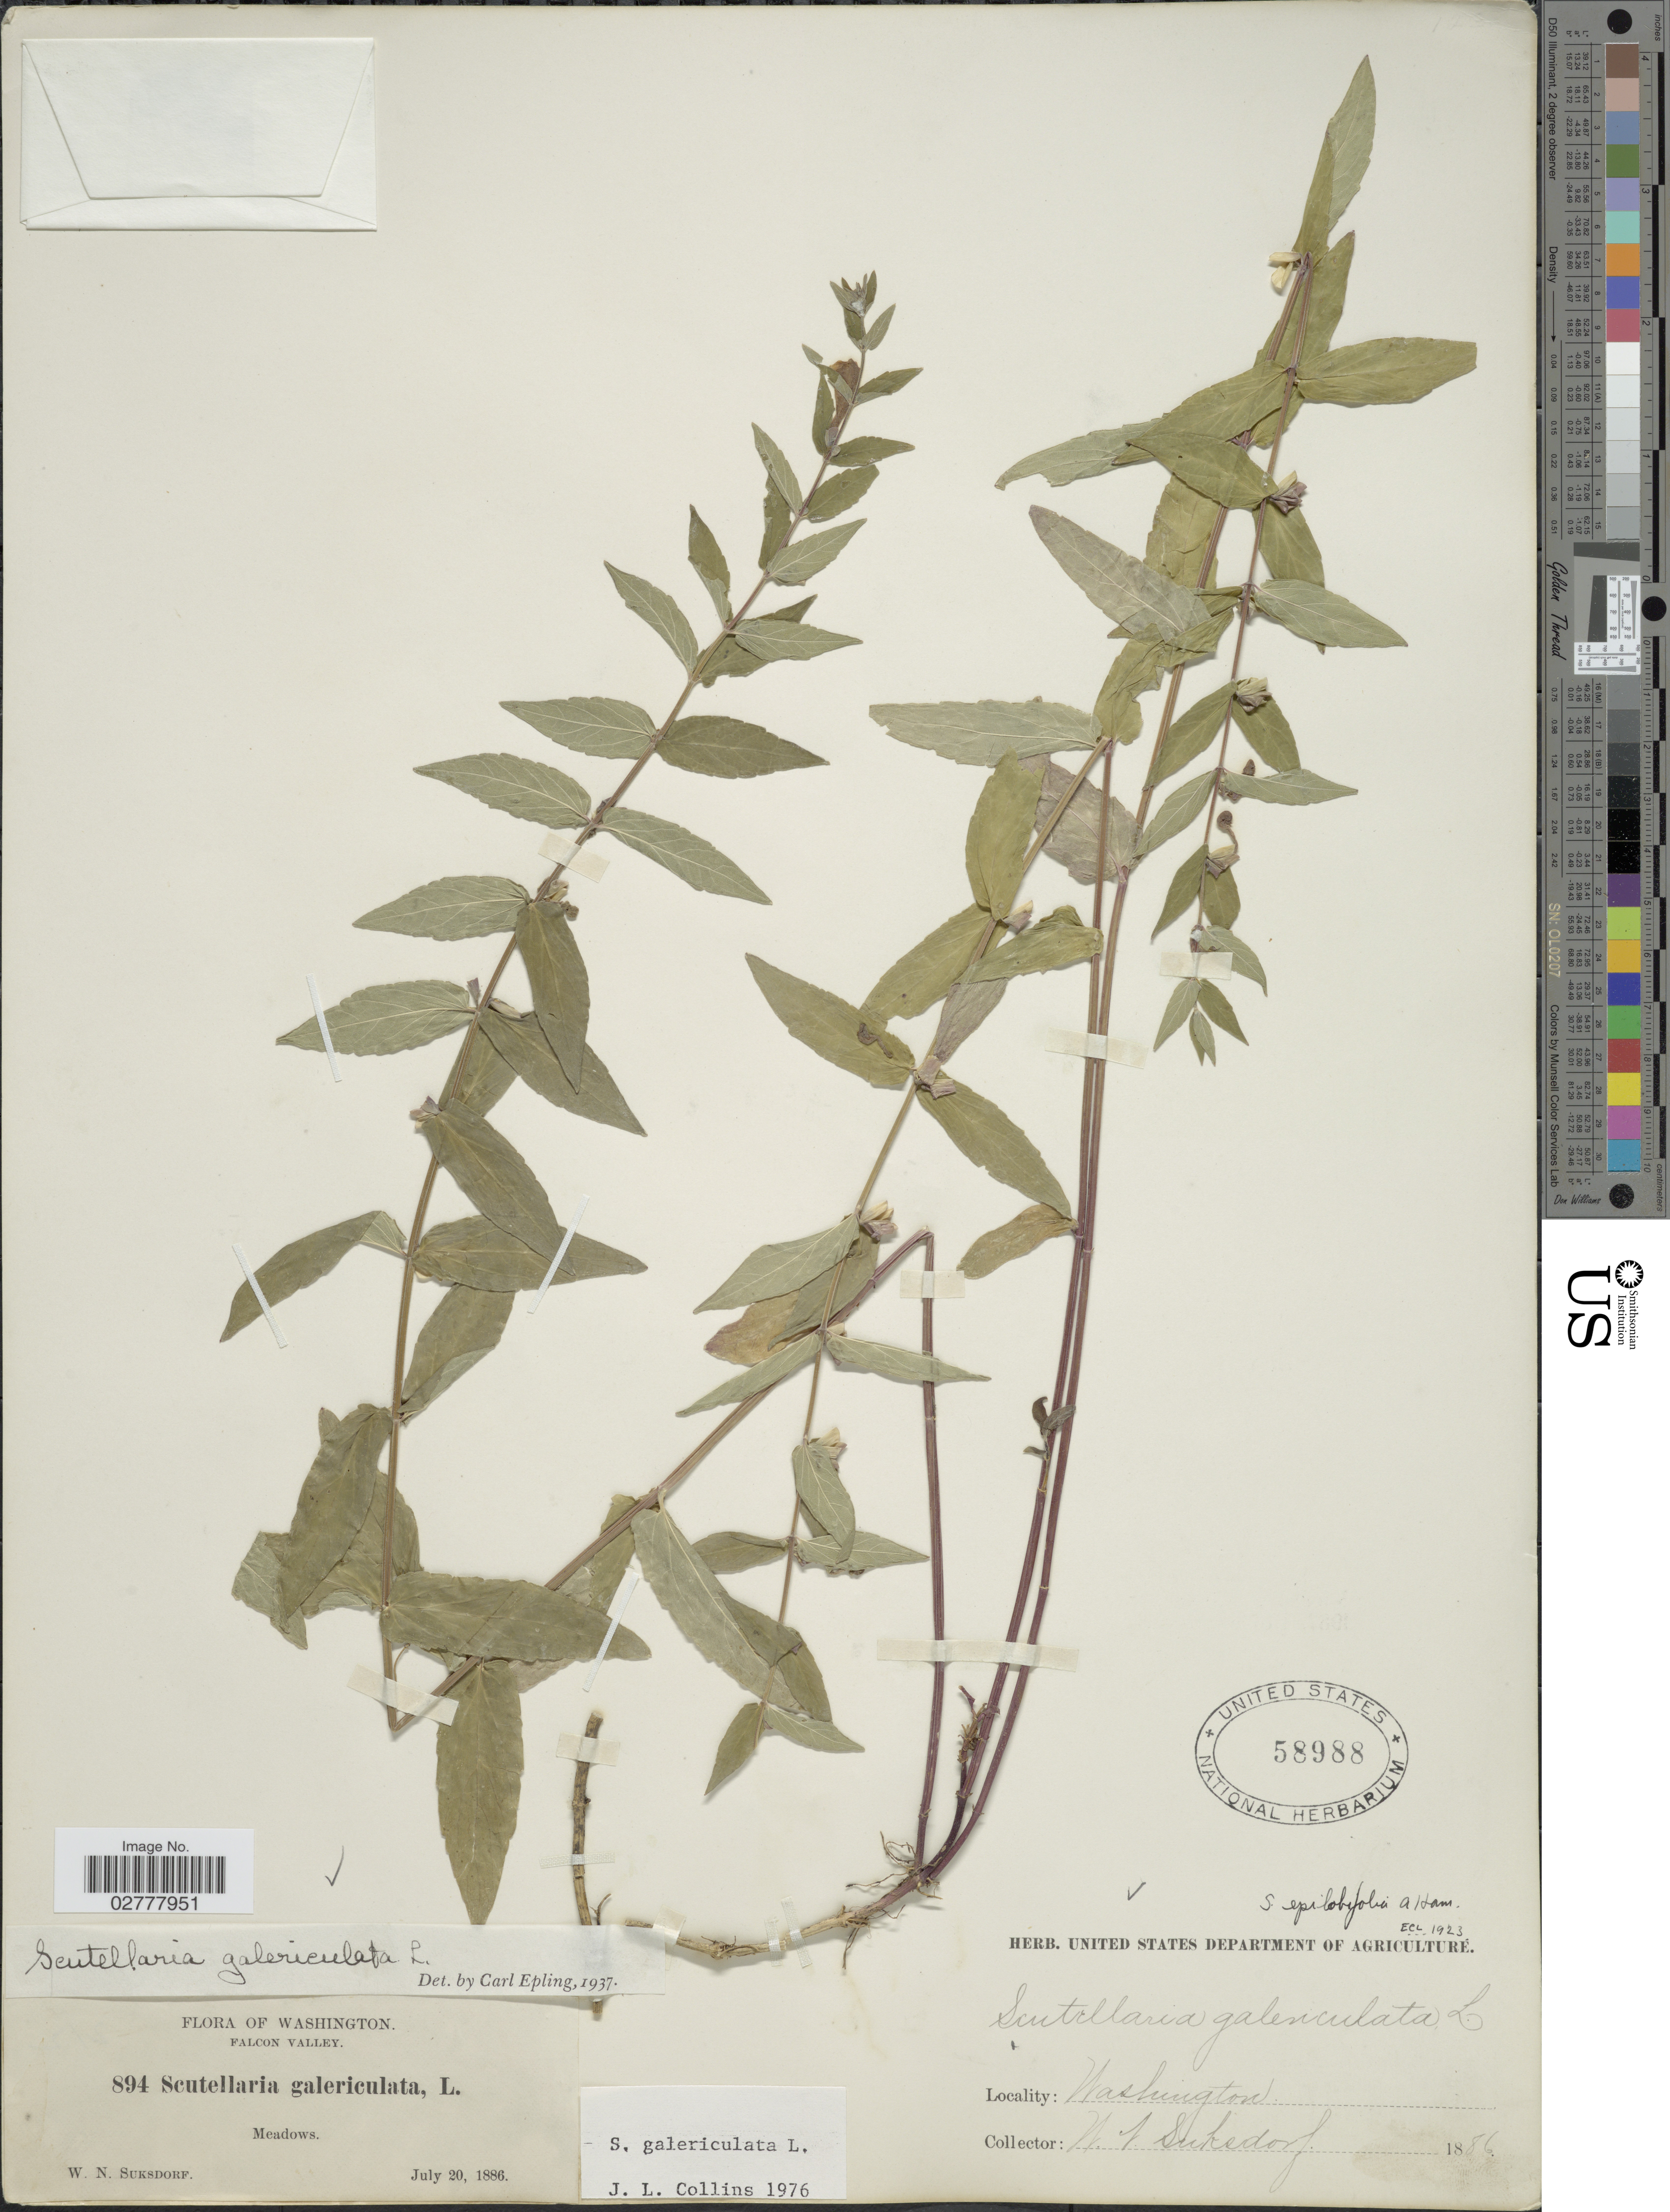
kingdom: Plantae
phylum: Tracheophyta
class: Magnoliopsida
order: Lamiales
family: Lamiaceae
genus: Scutellaria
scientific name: Scutellaria galericulata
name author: L.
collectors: W. N. Suksdorf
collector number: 894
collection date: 1886-07-20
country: United States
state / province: Washington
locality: Falcon Valley. Meadows.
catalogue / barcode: US 58988